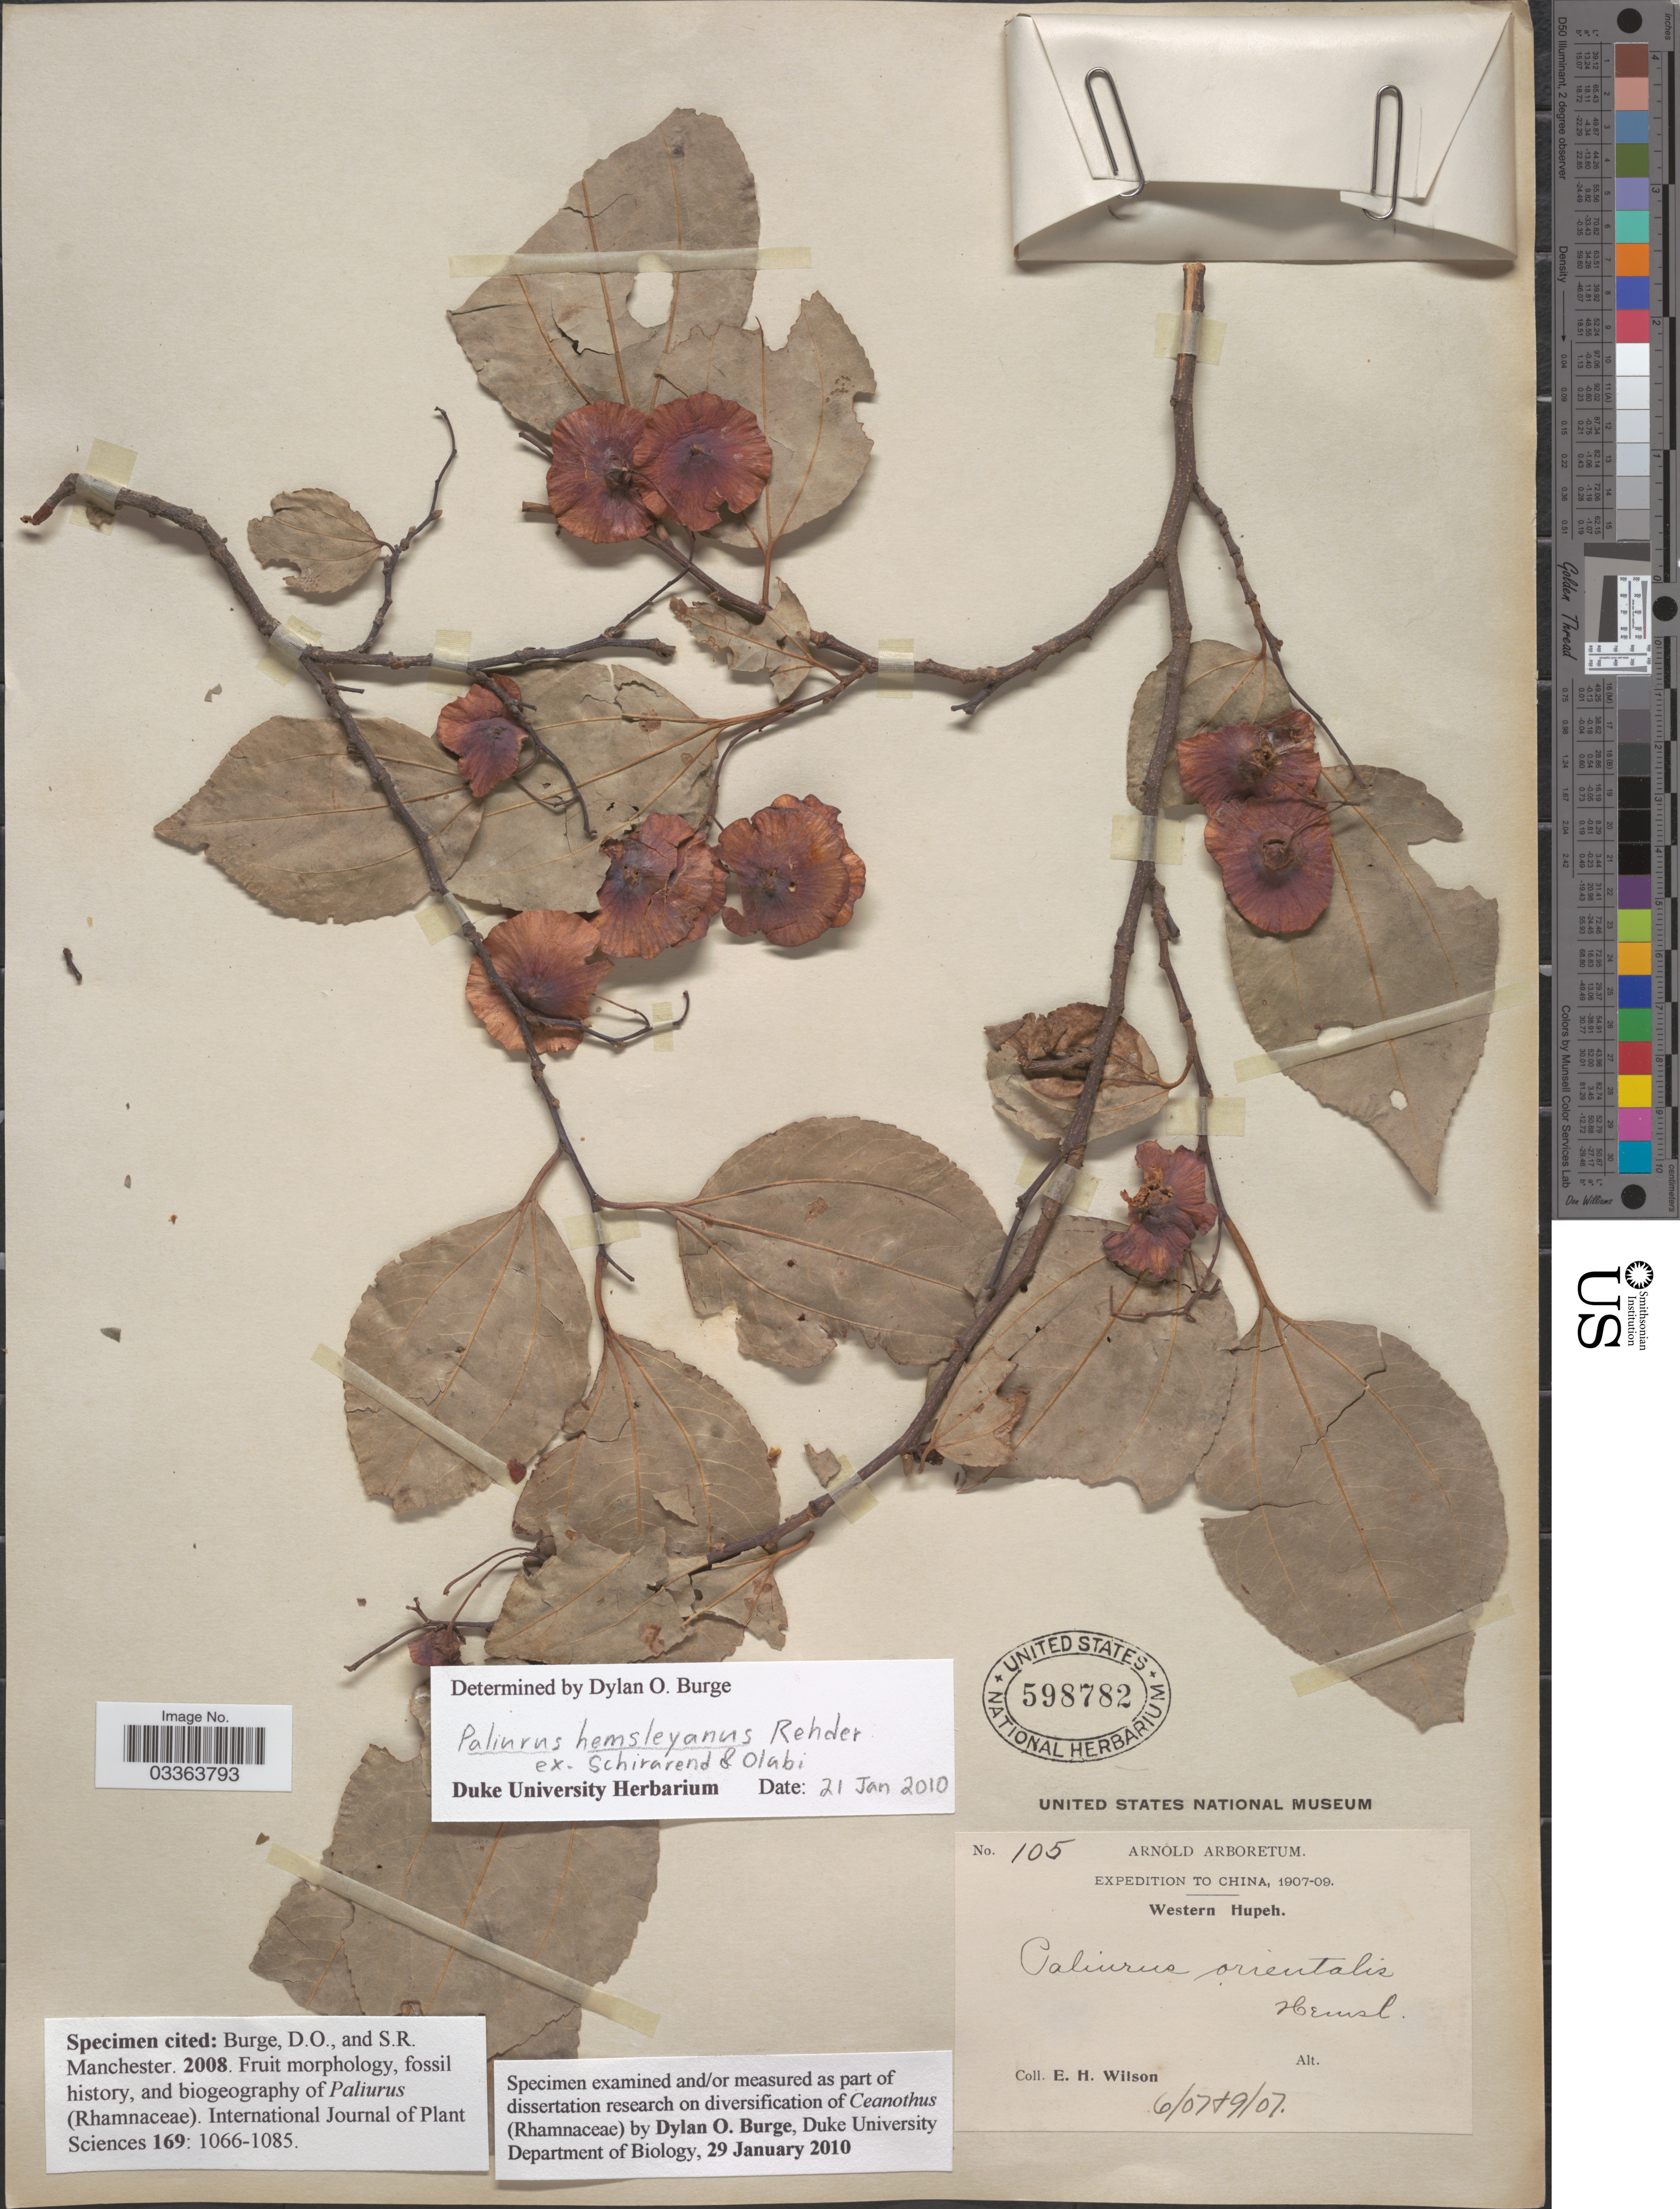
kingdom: Plantae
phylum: Tracheophyta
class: Magnoliopsida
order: Rosales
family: Rhamnaceae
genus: Paliurus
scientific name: Paliurus hemsleyanus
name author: Rehder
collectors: E. Wilson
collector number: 105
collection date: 1907-06/1907-09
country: China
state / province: Hubei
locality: Western Hupeh.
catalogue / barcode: US 598782